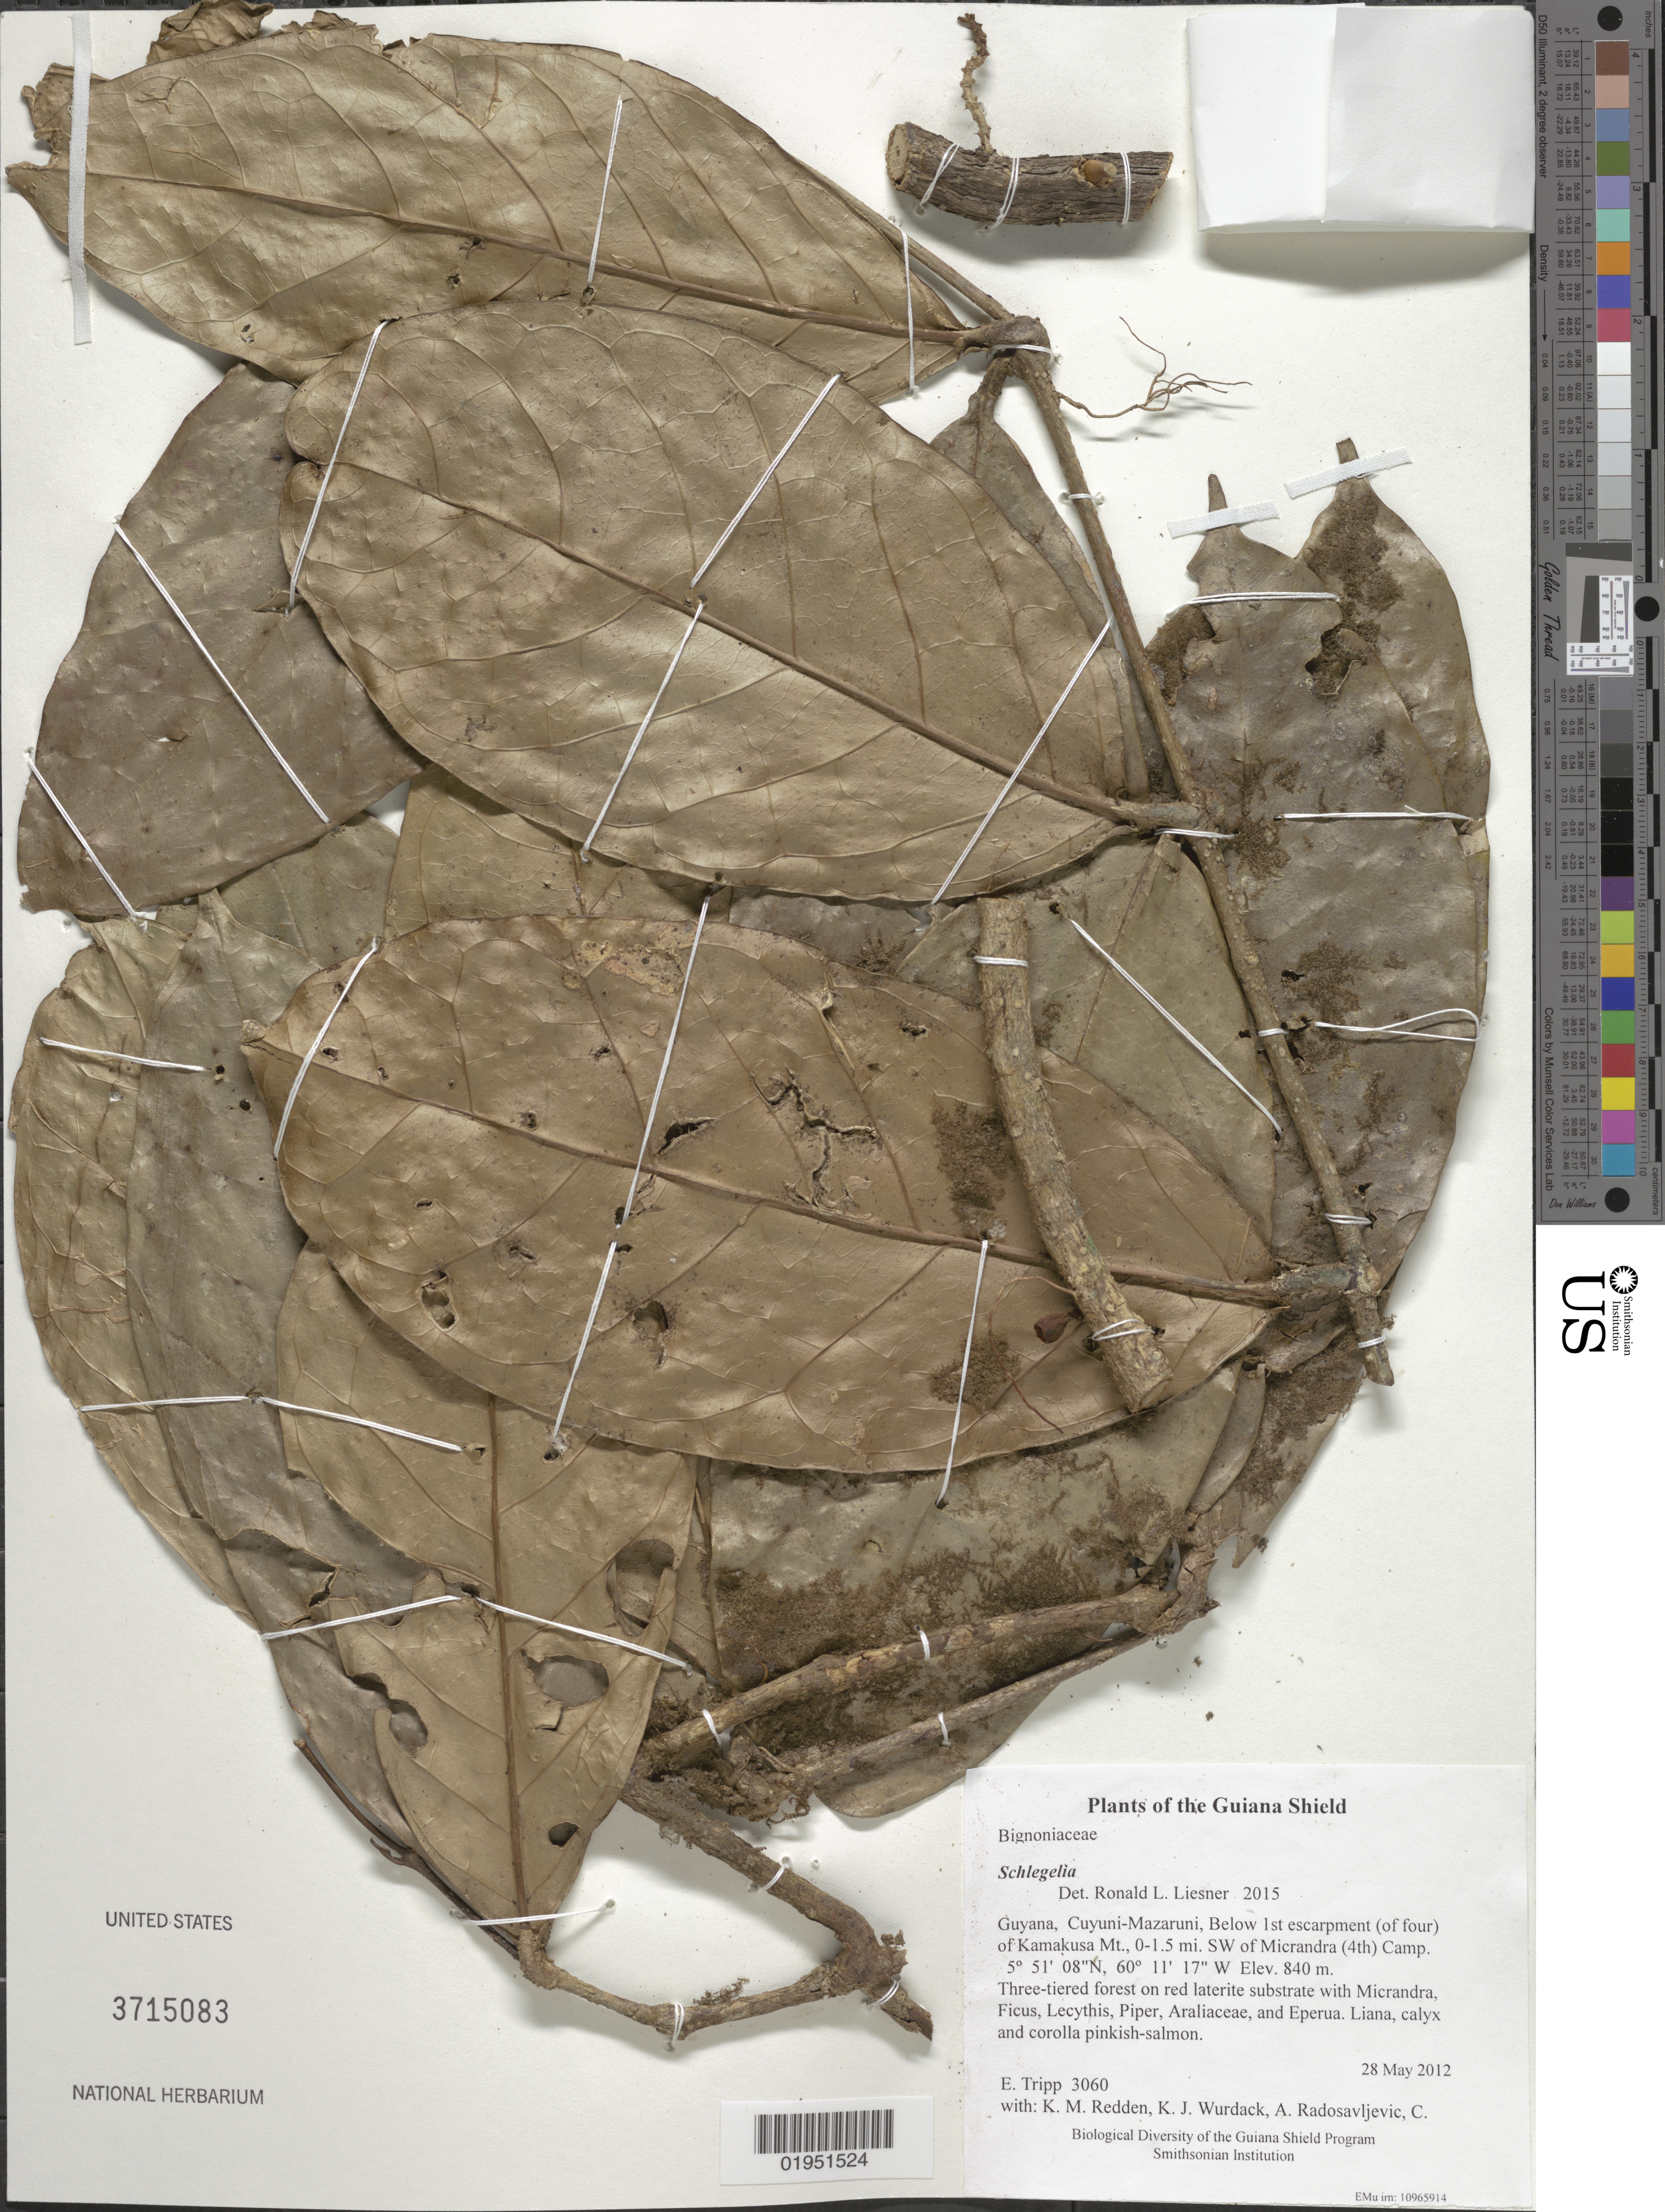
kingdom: Plantae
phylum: Tracheophyta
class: Magnoliopsida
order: Lamiales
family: Schlegeliaceae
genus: Schlegelia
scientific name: Schlegelia sp.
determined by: Liesner, R. L.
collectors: E. Tripp, K. M. Redden, K. Wurdack, A. Radosavljevic, C. Jacobis & J. Ralph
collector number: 3060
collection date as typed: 28 May 2012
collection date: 2012-05-28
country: Guyana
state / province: Cuyuni-Mazaruni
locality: Below 1st escarpment (of four) of Kamakusa Mt., 0-1.5 mi. SW of Micrandra (4th) Camp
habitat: Three-tiered forest on red laterite substrate with Micrandra, Ficus, Lecythis, Piper, Araliaceae, and Eperua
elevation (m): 840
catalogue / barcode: US 3715083